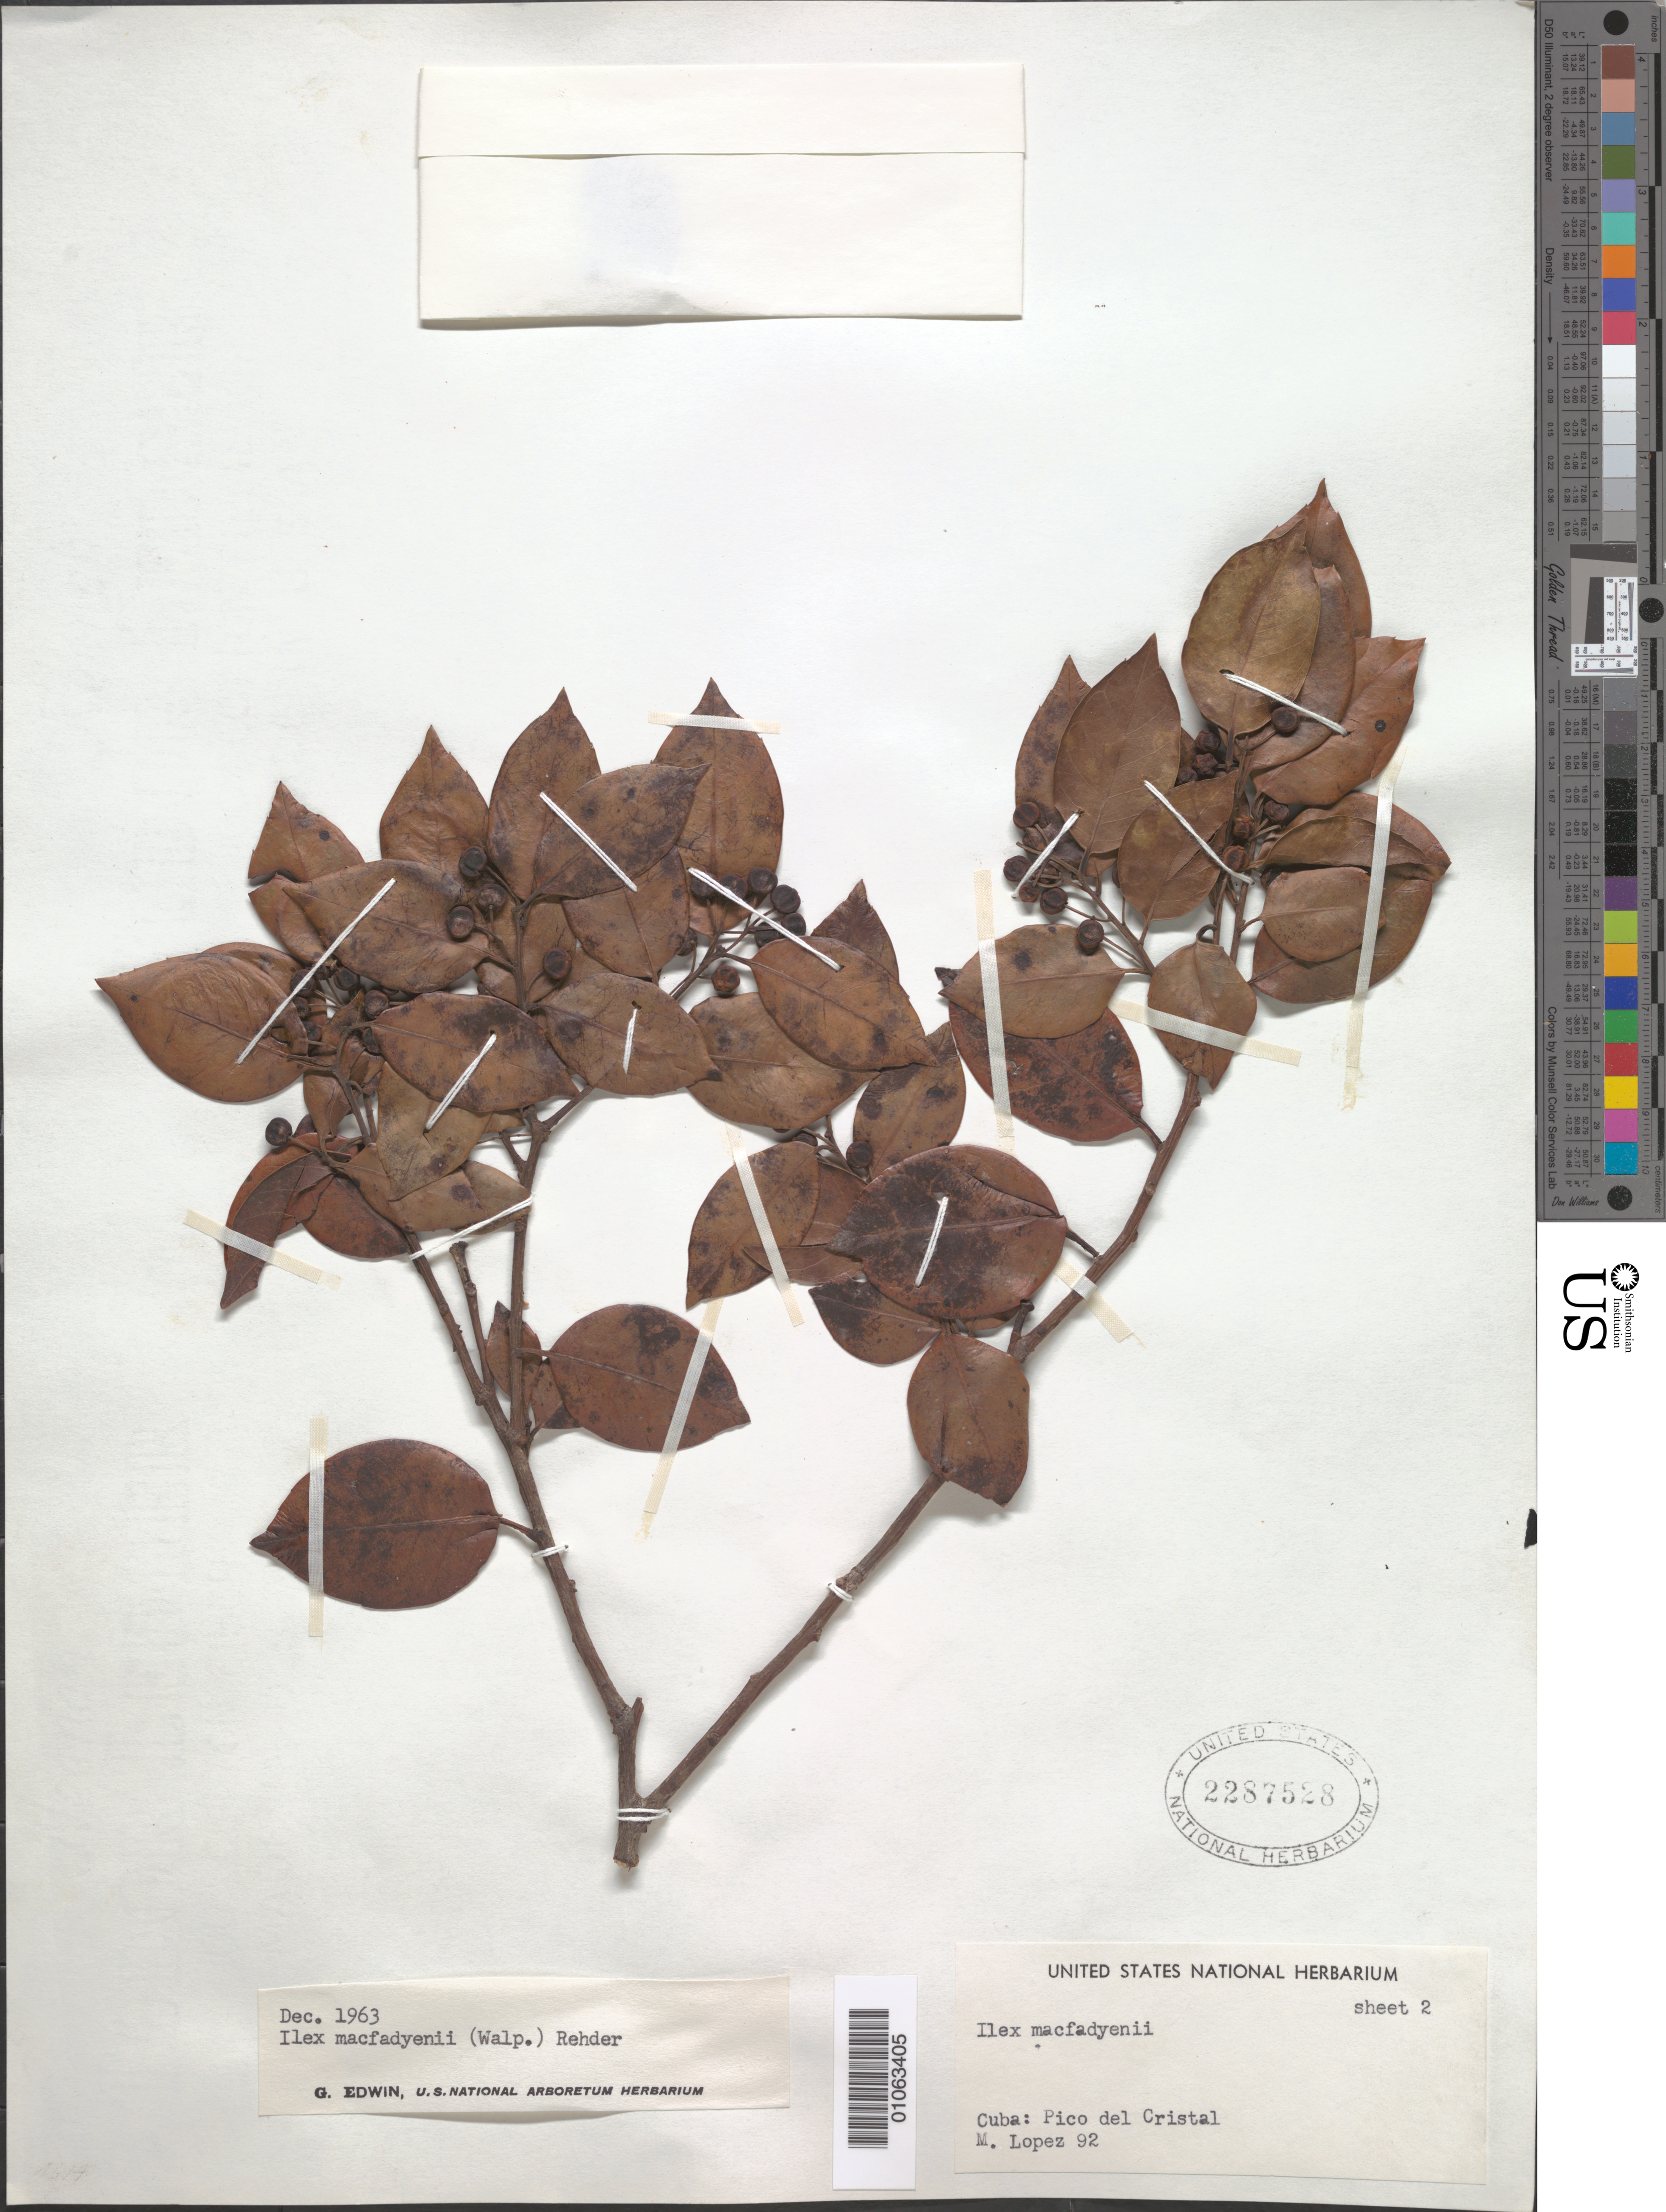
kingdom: Plantae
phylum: Tracheophyta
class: Magnoliopsida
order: Aquifoliales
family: Aquifoliaceae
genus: Ilex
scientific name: Ilex macfadyenii var. macfadyenii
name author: (Walp.) Rehder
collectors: M. López Figueiras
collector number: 92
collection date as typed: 25 Aug 1959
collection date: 1959-08-25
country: Cuba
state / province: Oriente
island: Cuba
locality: Pico del Cristal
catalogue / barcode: US 2287528